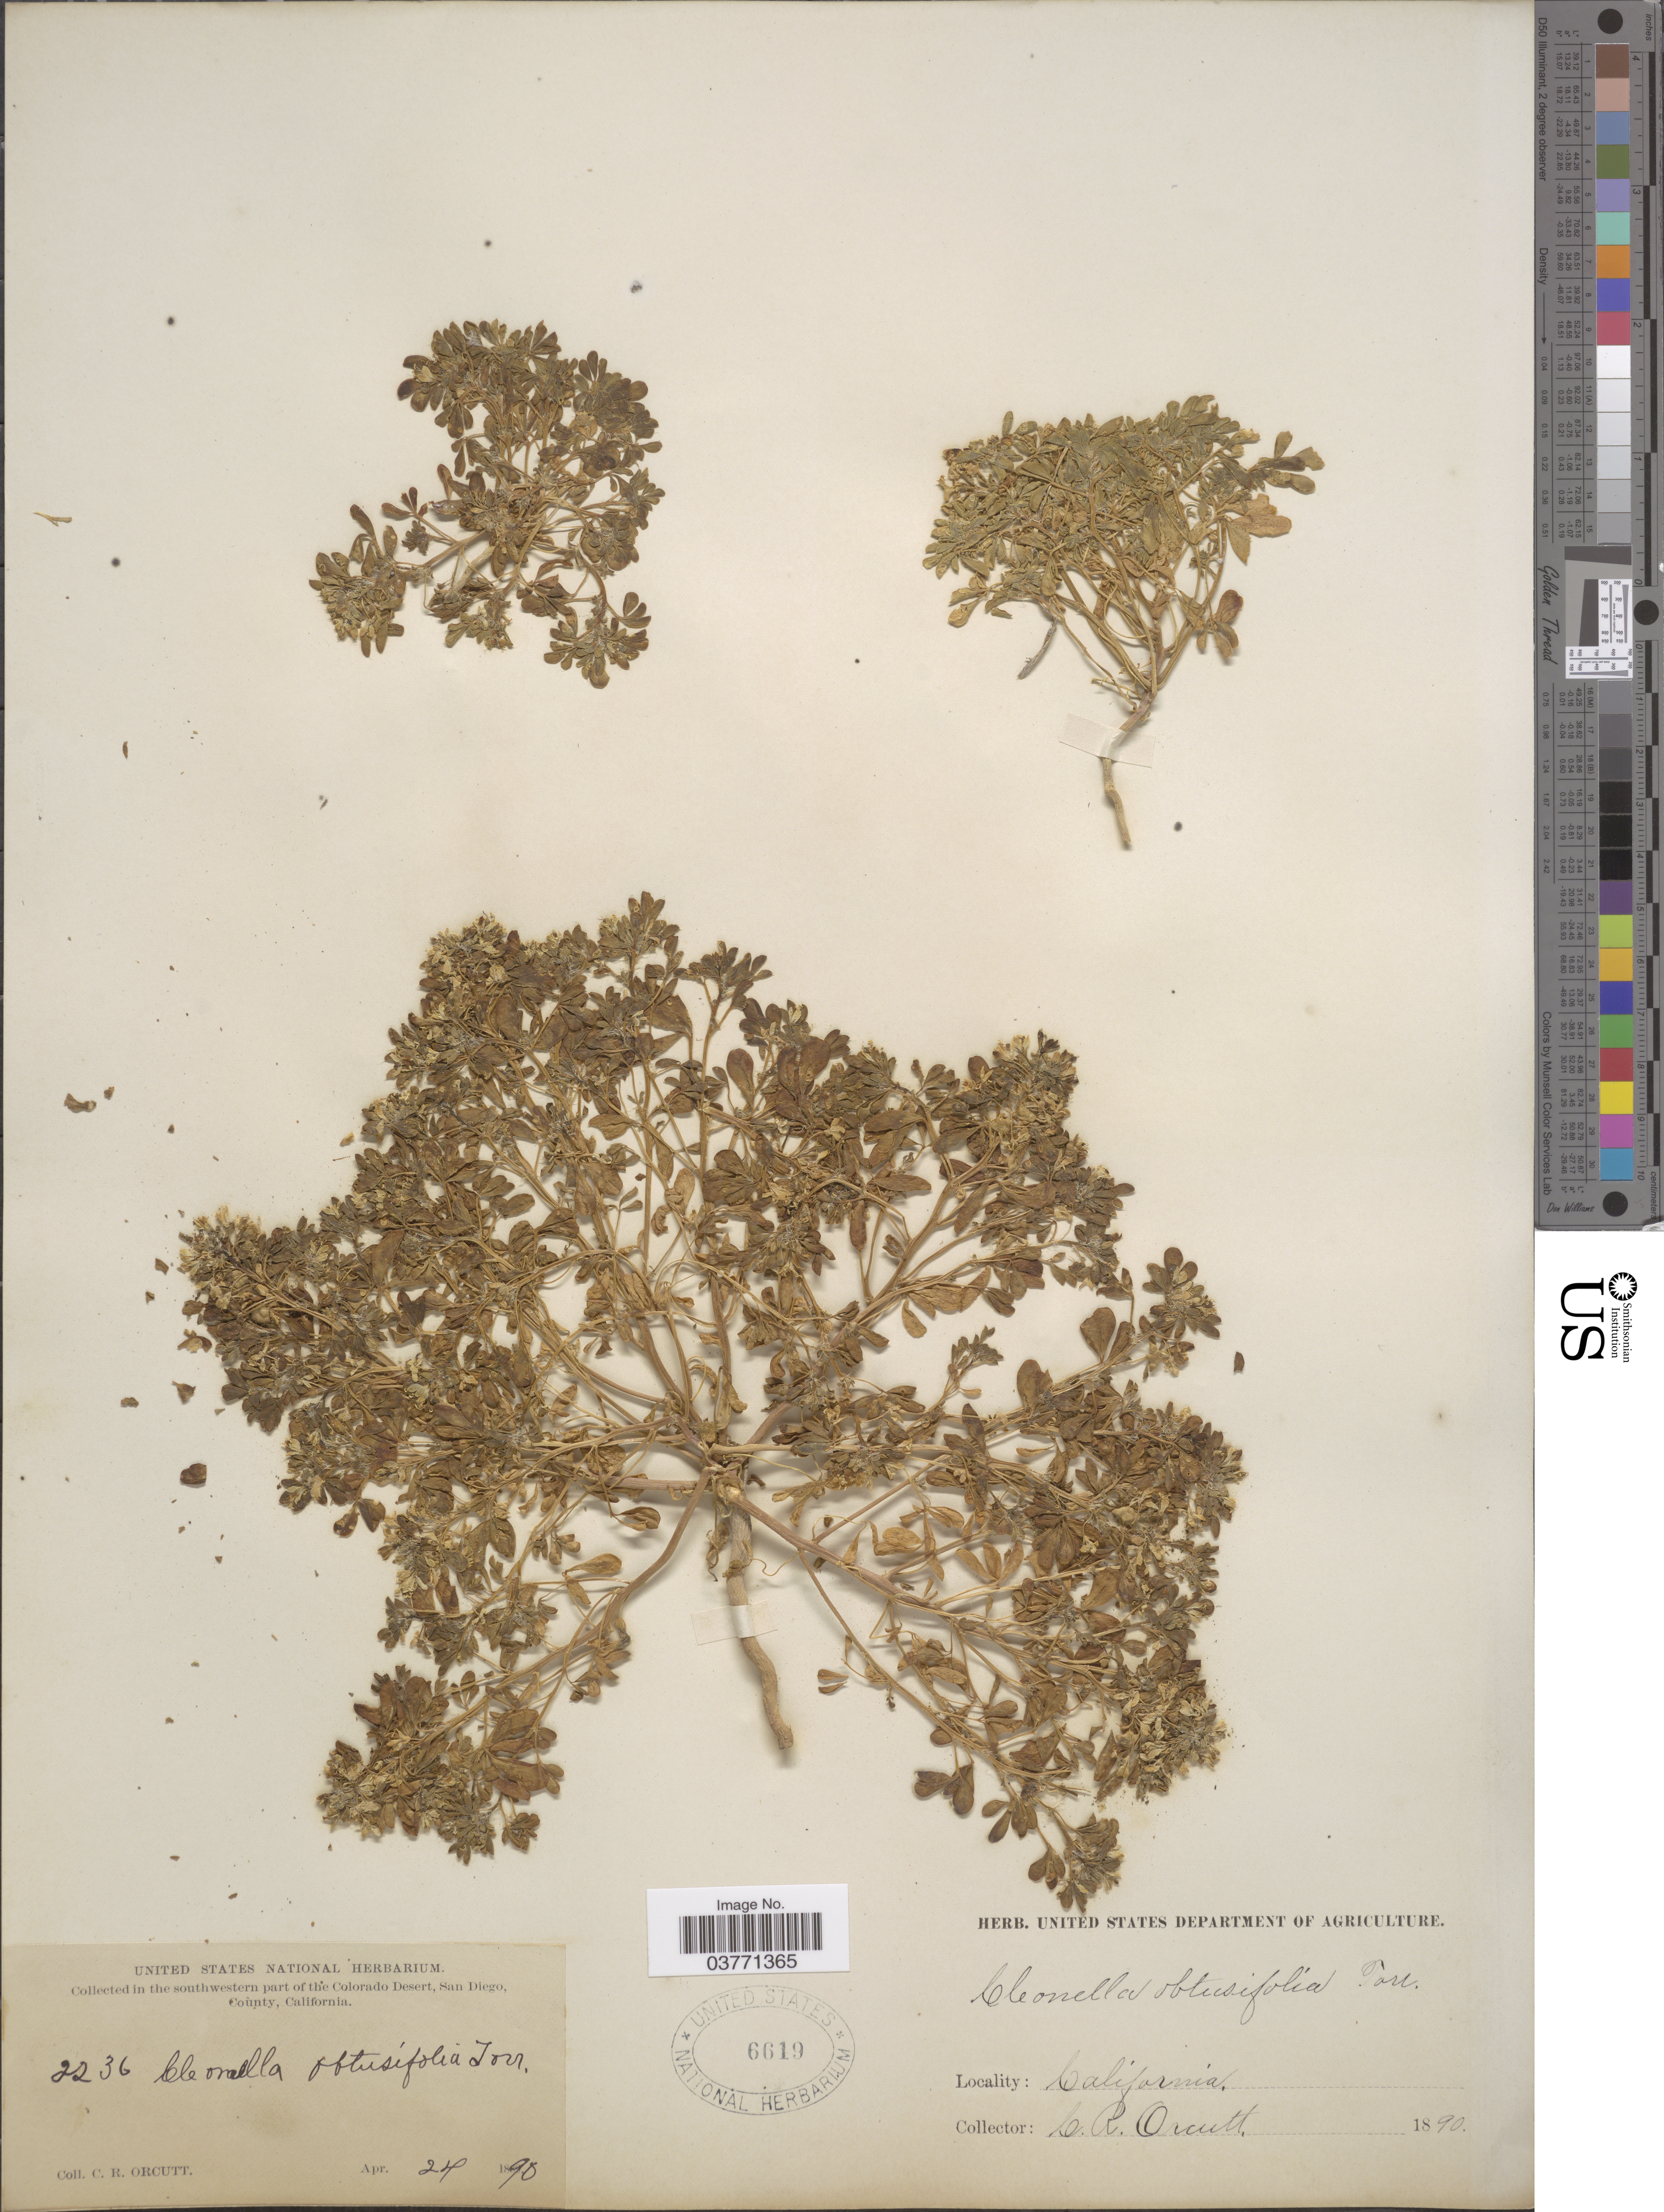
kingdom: Plantae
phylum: Tracheophyta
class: Magnoliopsida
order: Brassicales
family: Cleomaceae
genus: Cleomella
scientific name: Cleomella obtusifolia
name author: Torr. & Frém.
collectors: C. R. Orcutt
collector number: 2236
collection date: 1890-04-24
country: United States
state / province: California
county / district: San Diego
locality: Southwestern part of the Colorado Desert, San Diego County.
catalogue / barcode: US 6619